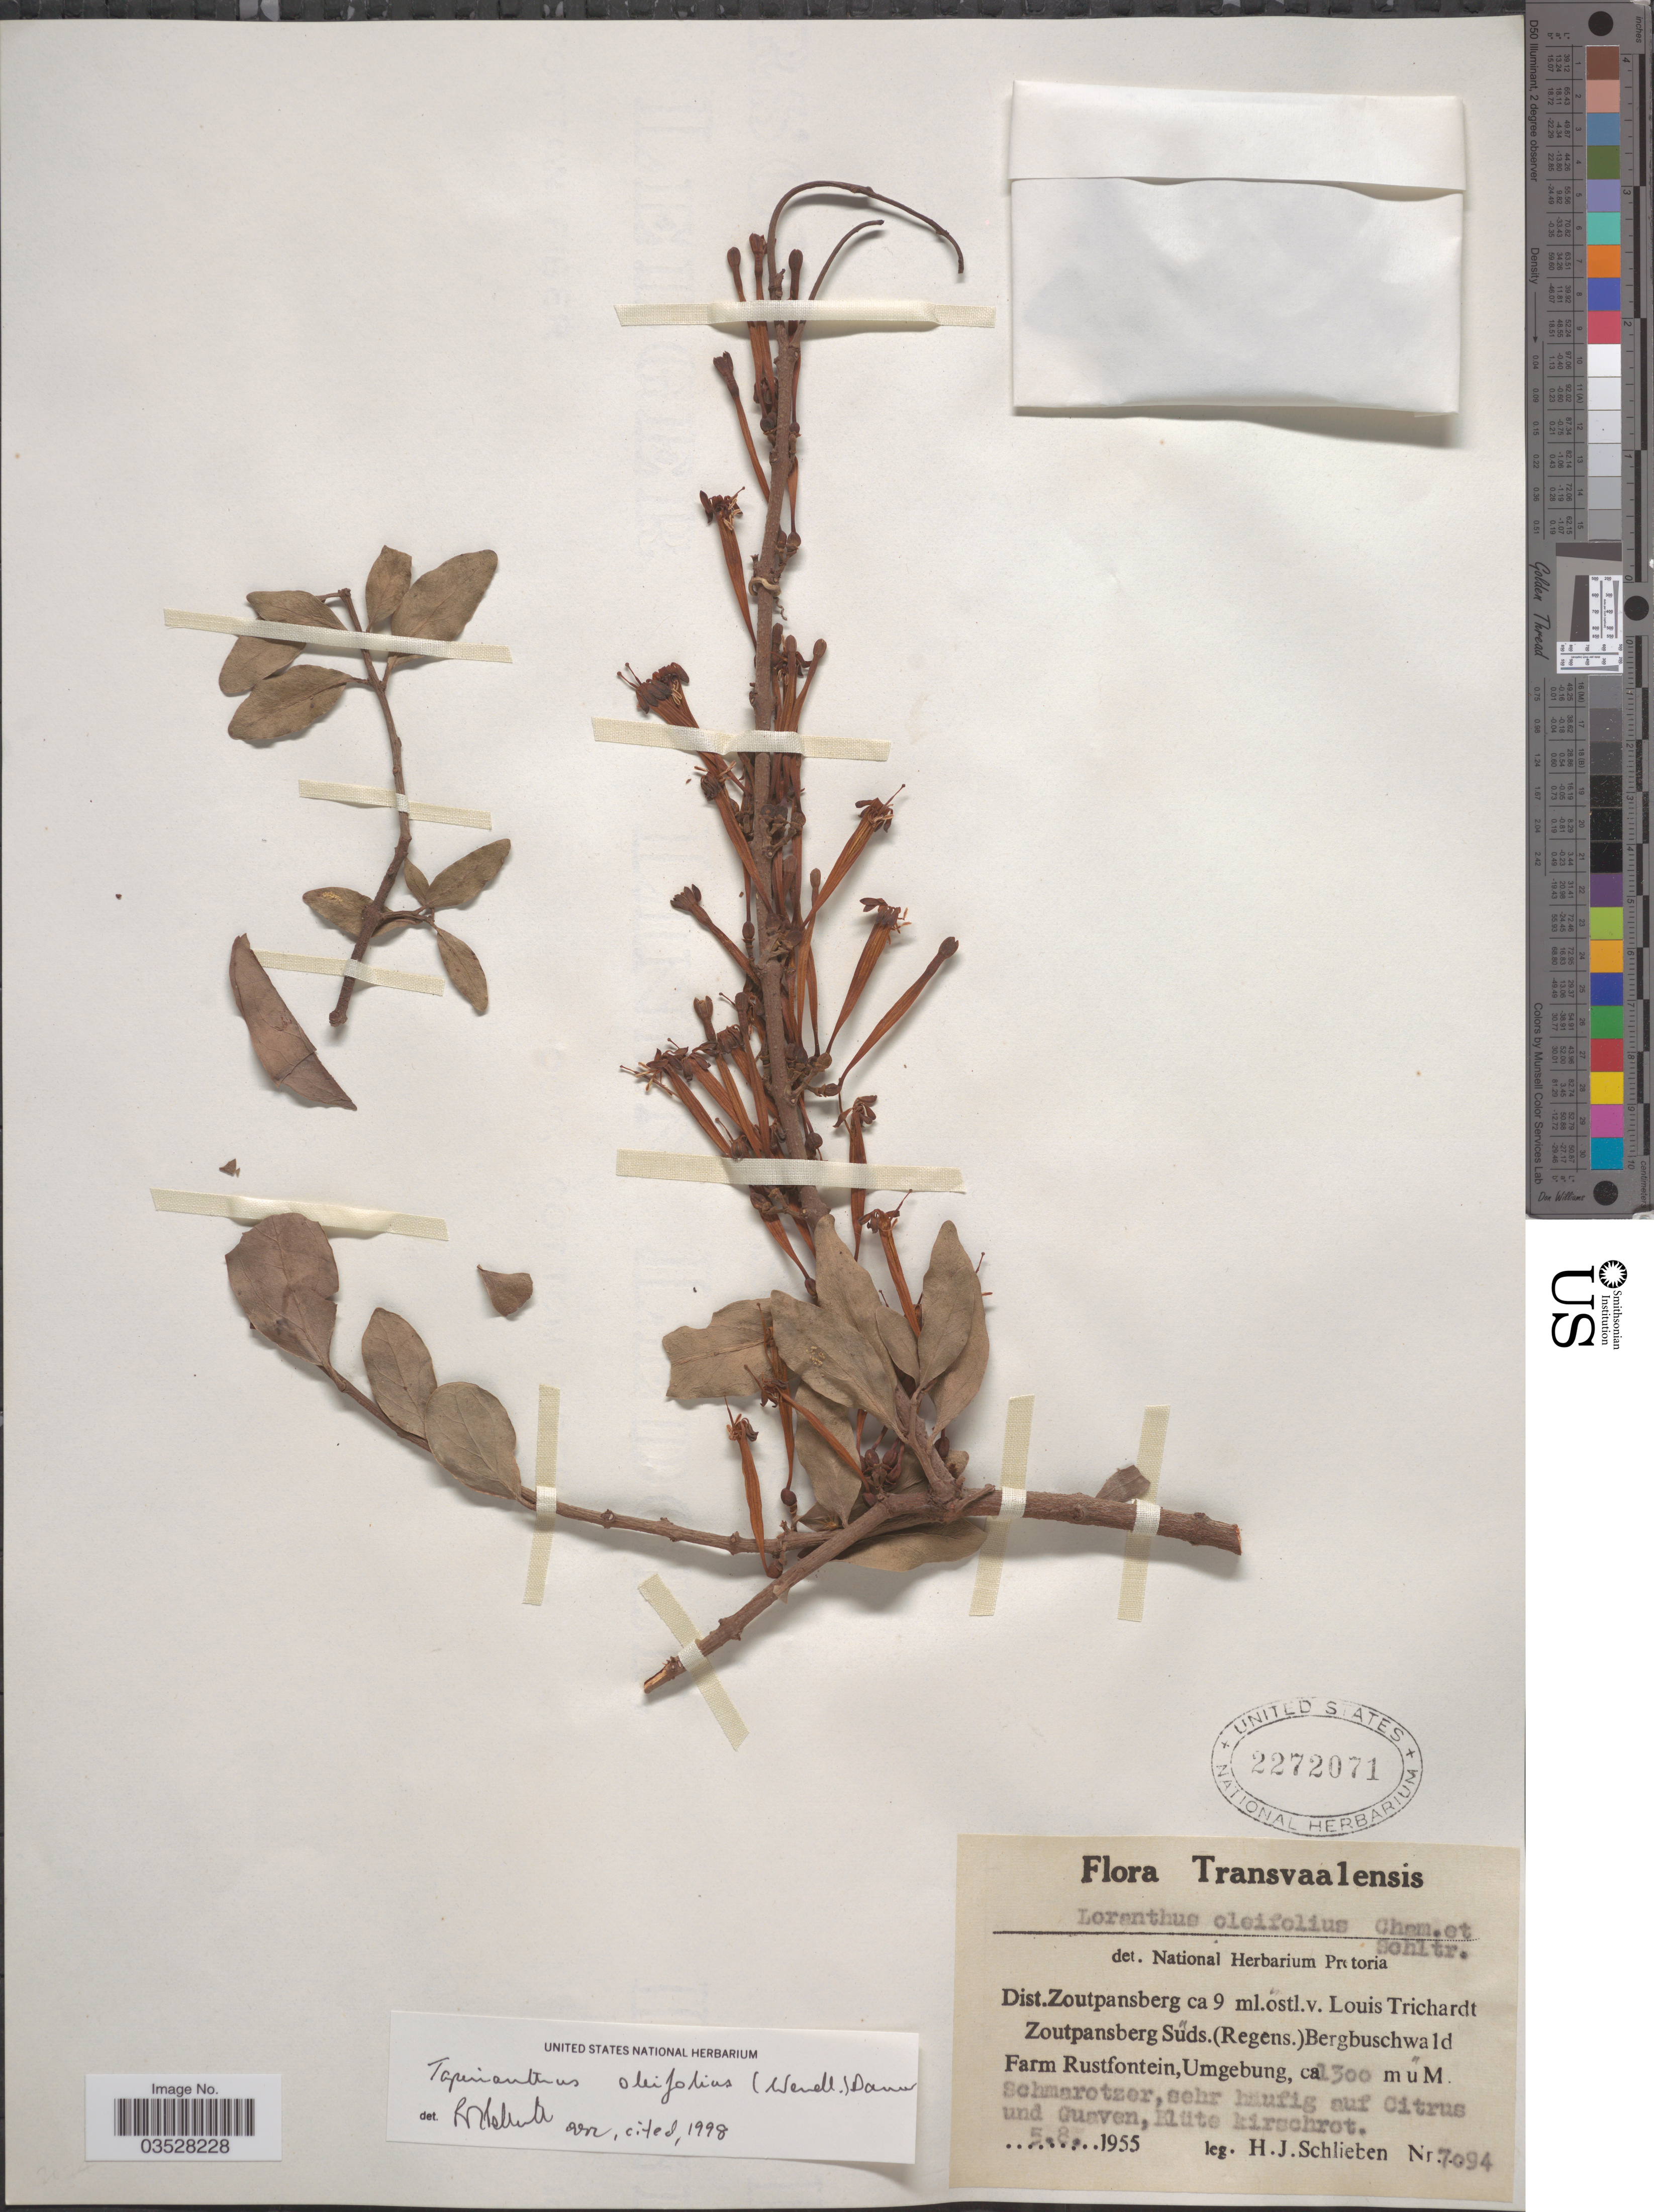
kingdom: Plantae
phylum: Tracheophyta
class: Magnoliopsida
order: Santalales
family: Loranthaceae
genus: Tapinanthus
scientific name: Tapinanthus oleifolius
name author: (J.C. Wendl.) Danser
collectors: H. J. Schlieben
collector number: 7094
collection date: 1955-08-05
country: South Africa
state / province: Limpopo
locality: Transvaalensis. Dist.Zoutpansberg ca 9 ml.ostl.v. Louis Trichardt Zoutpansberg Suds. (Regens.) Bergbuschwald Farm Rustfontein, Umgebung.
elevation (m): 1300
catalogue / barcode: US 2272071